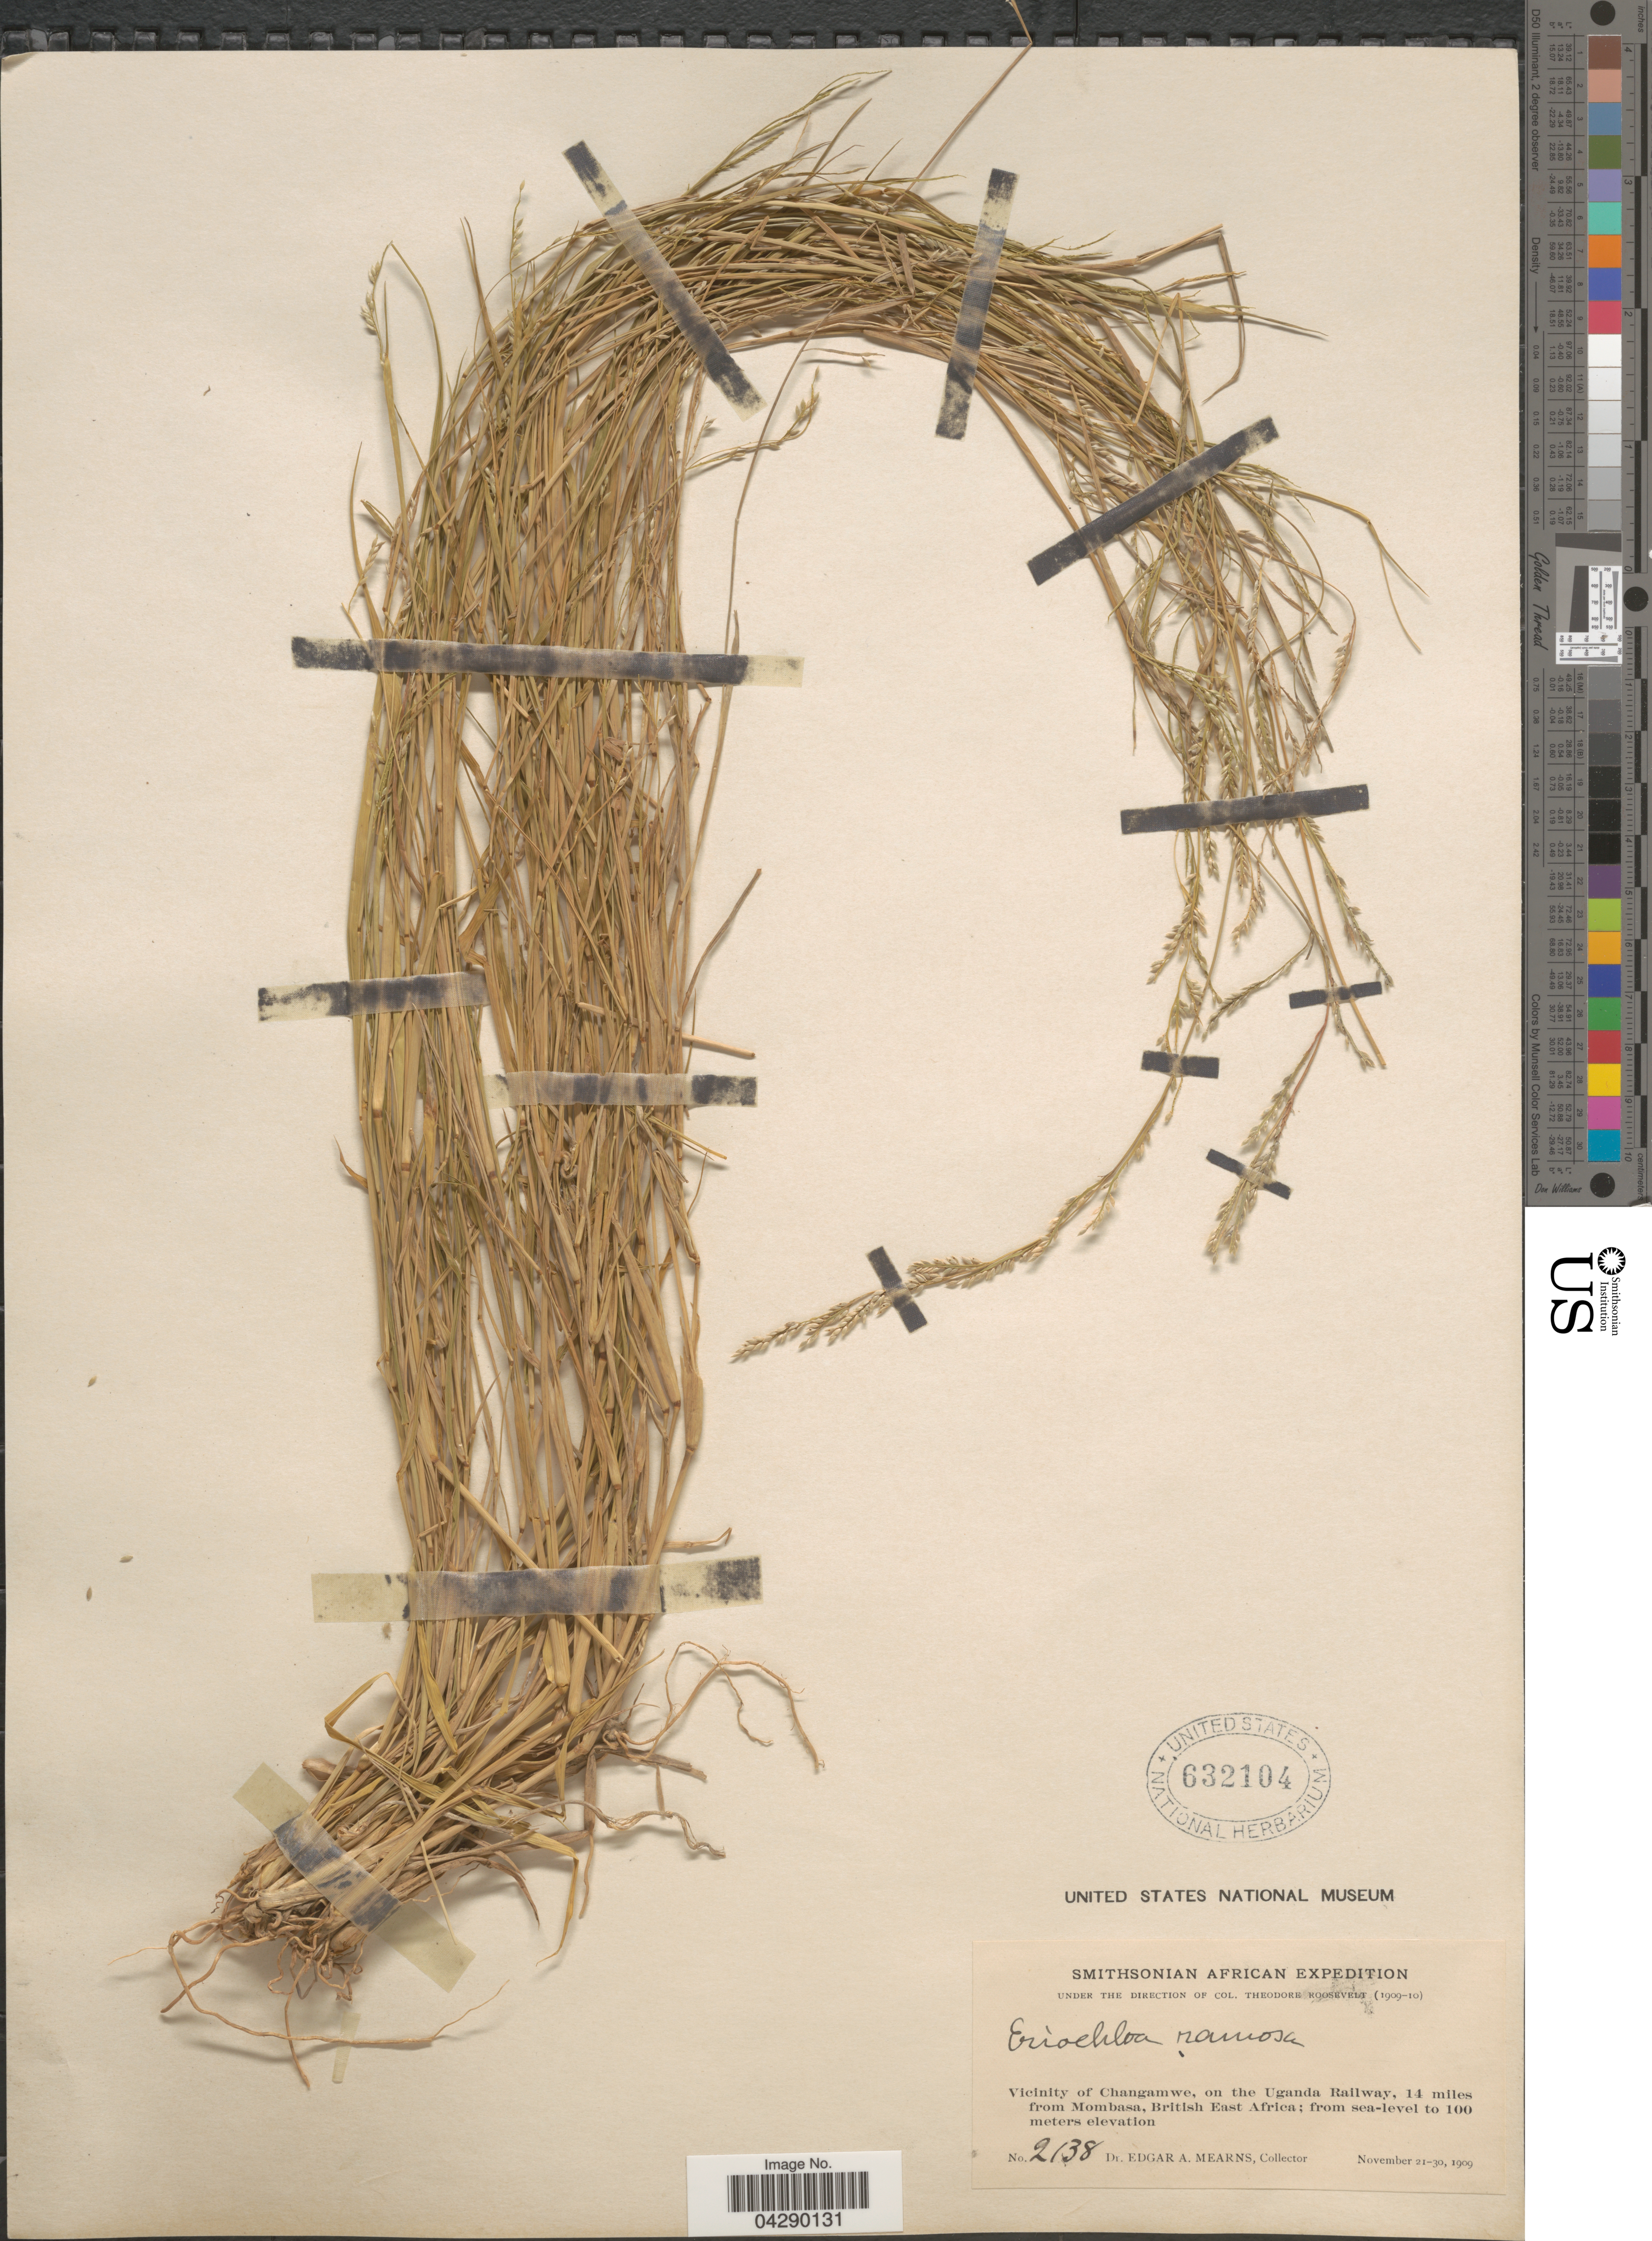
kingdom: Plantae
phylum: Tracheophyta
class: Liliopsida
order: Poales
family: Poaceae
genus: Eriochloa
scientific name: Eriochloa procera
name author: (Retz.) C.E. Hubb.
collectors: E. A. Mearns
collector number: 2138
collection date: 1909-11-21/1909-11-30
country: Uganda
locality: Smithsonian African Expedition. Vicinity of Changamwe, on the Uganda Railway, 14 miles from Mombasa, British East Africa.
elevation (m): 0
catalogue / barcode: US 632104